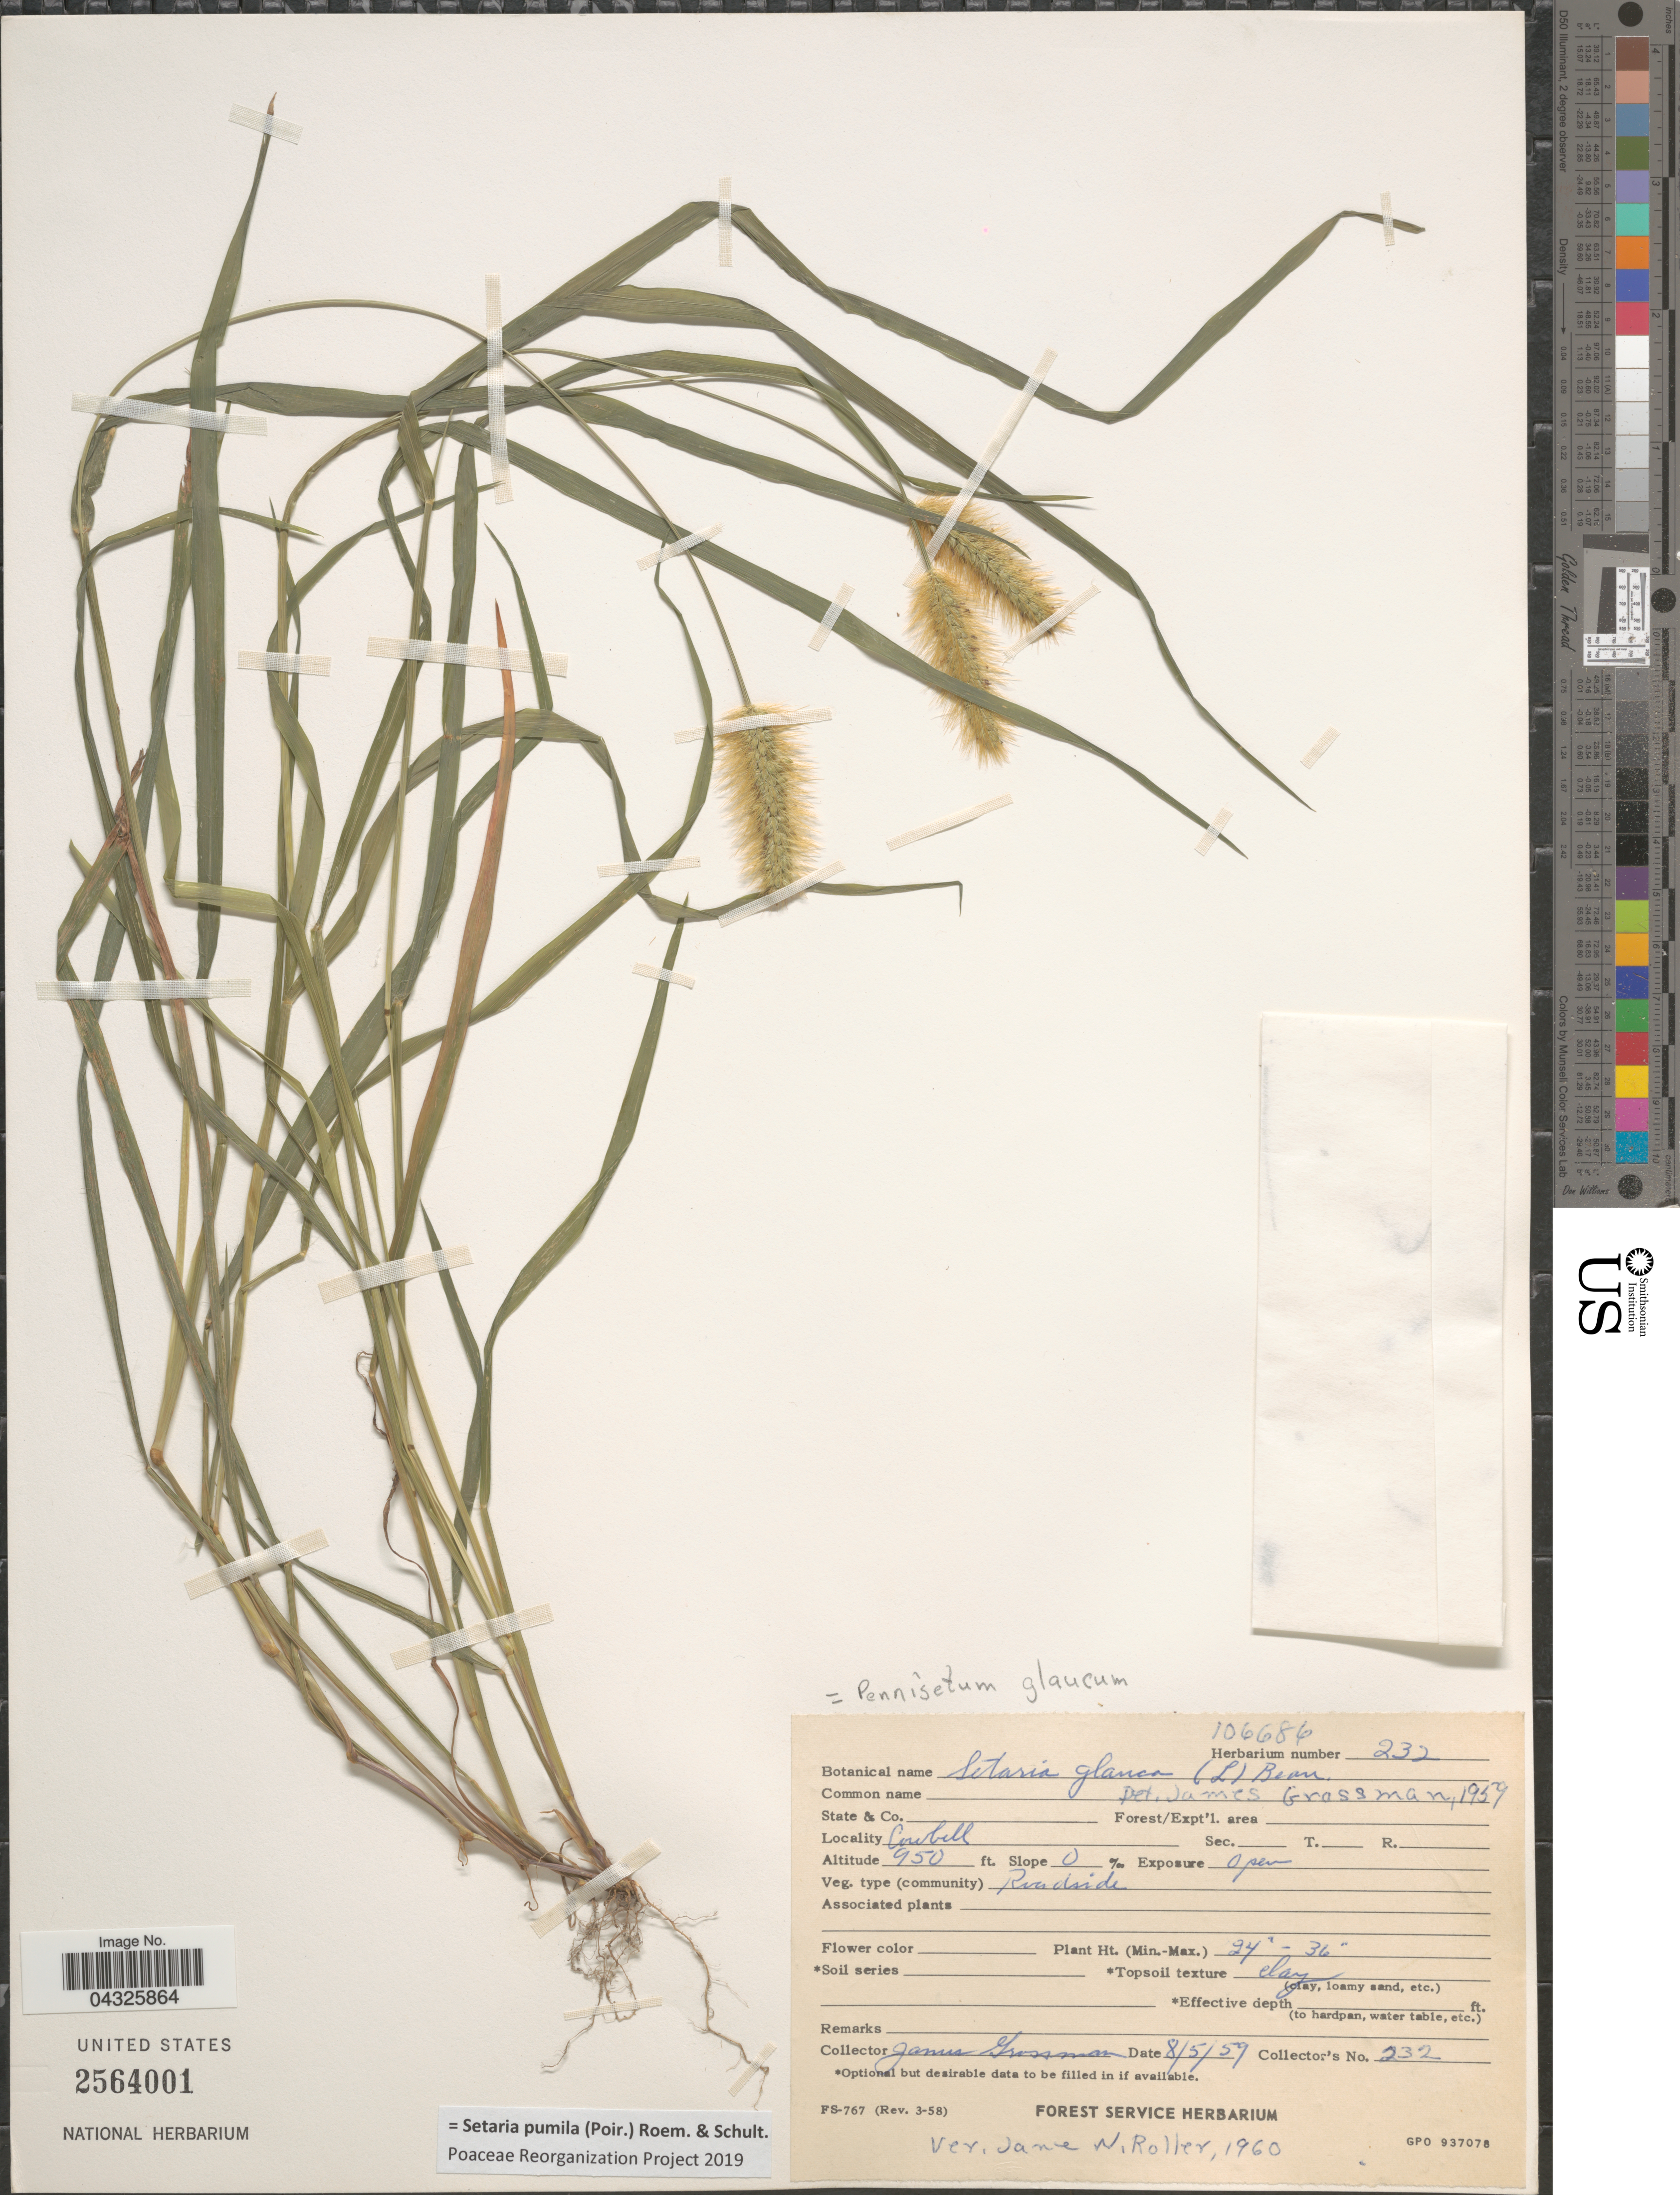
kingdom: Plantae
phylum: Tracheophyta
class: Liliopsida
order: Poales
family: Poaceae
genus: Setaria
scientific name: Setaria pumila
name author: (Poir.) Roem. & Schult.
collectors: J. Grossman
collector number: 232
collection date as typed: Transcribed d/m/y: 5/8/59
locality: Coubell [interpreted].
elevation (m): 290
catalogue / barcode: US 2564001